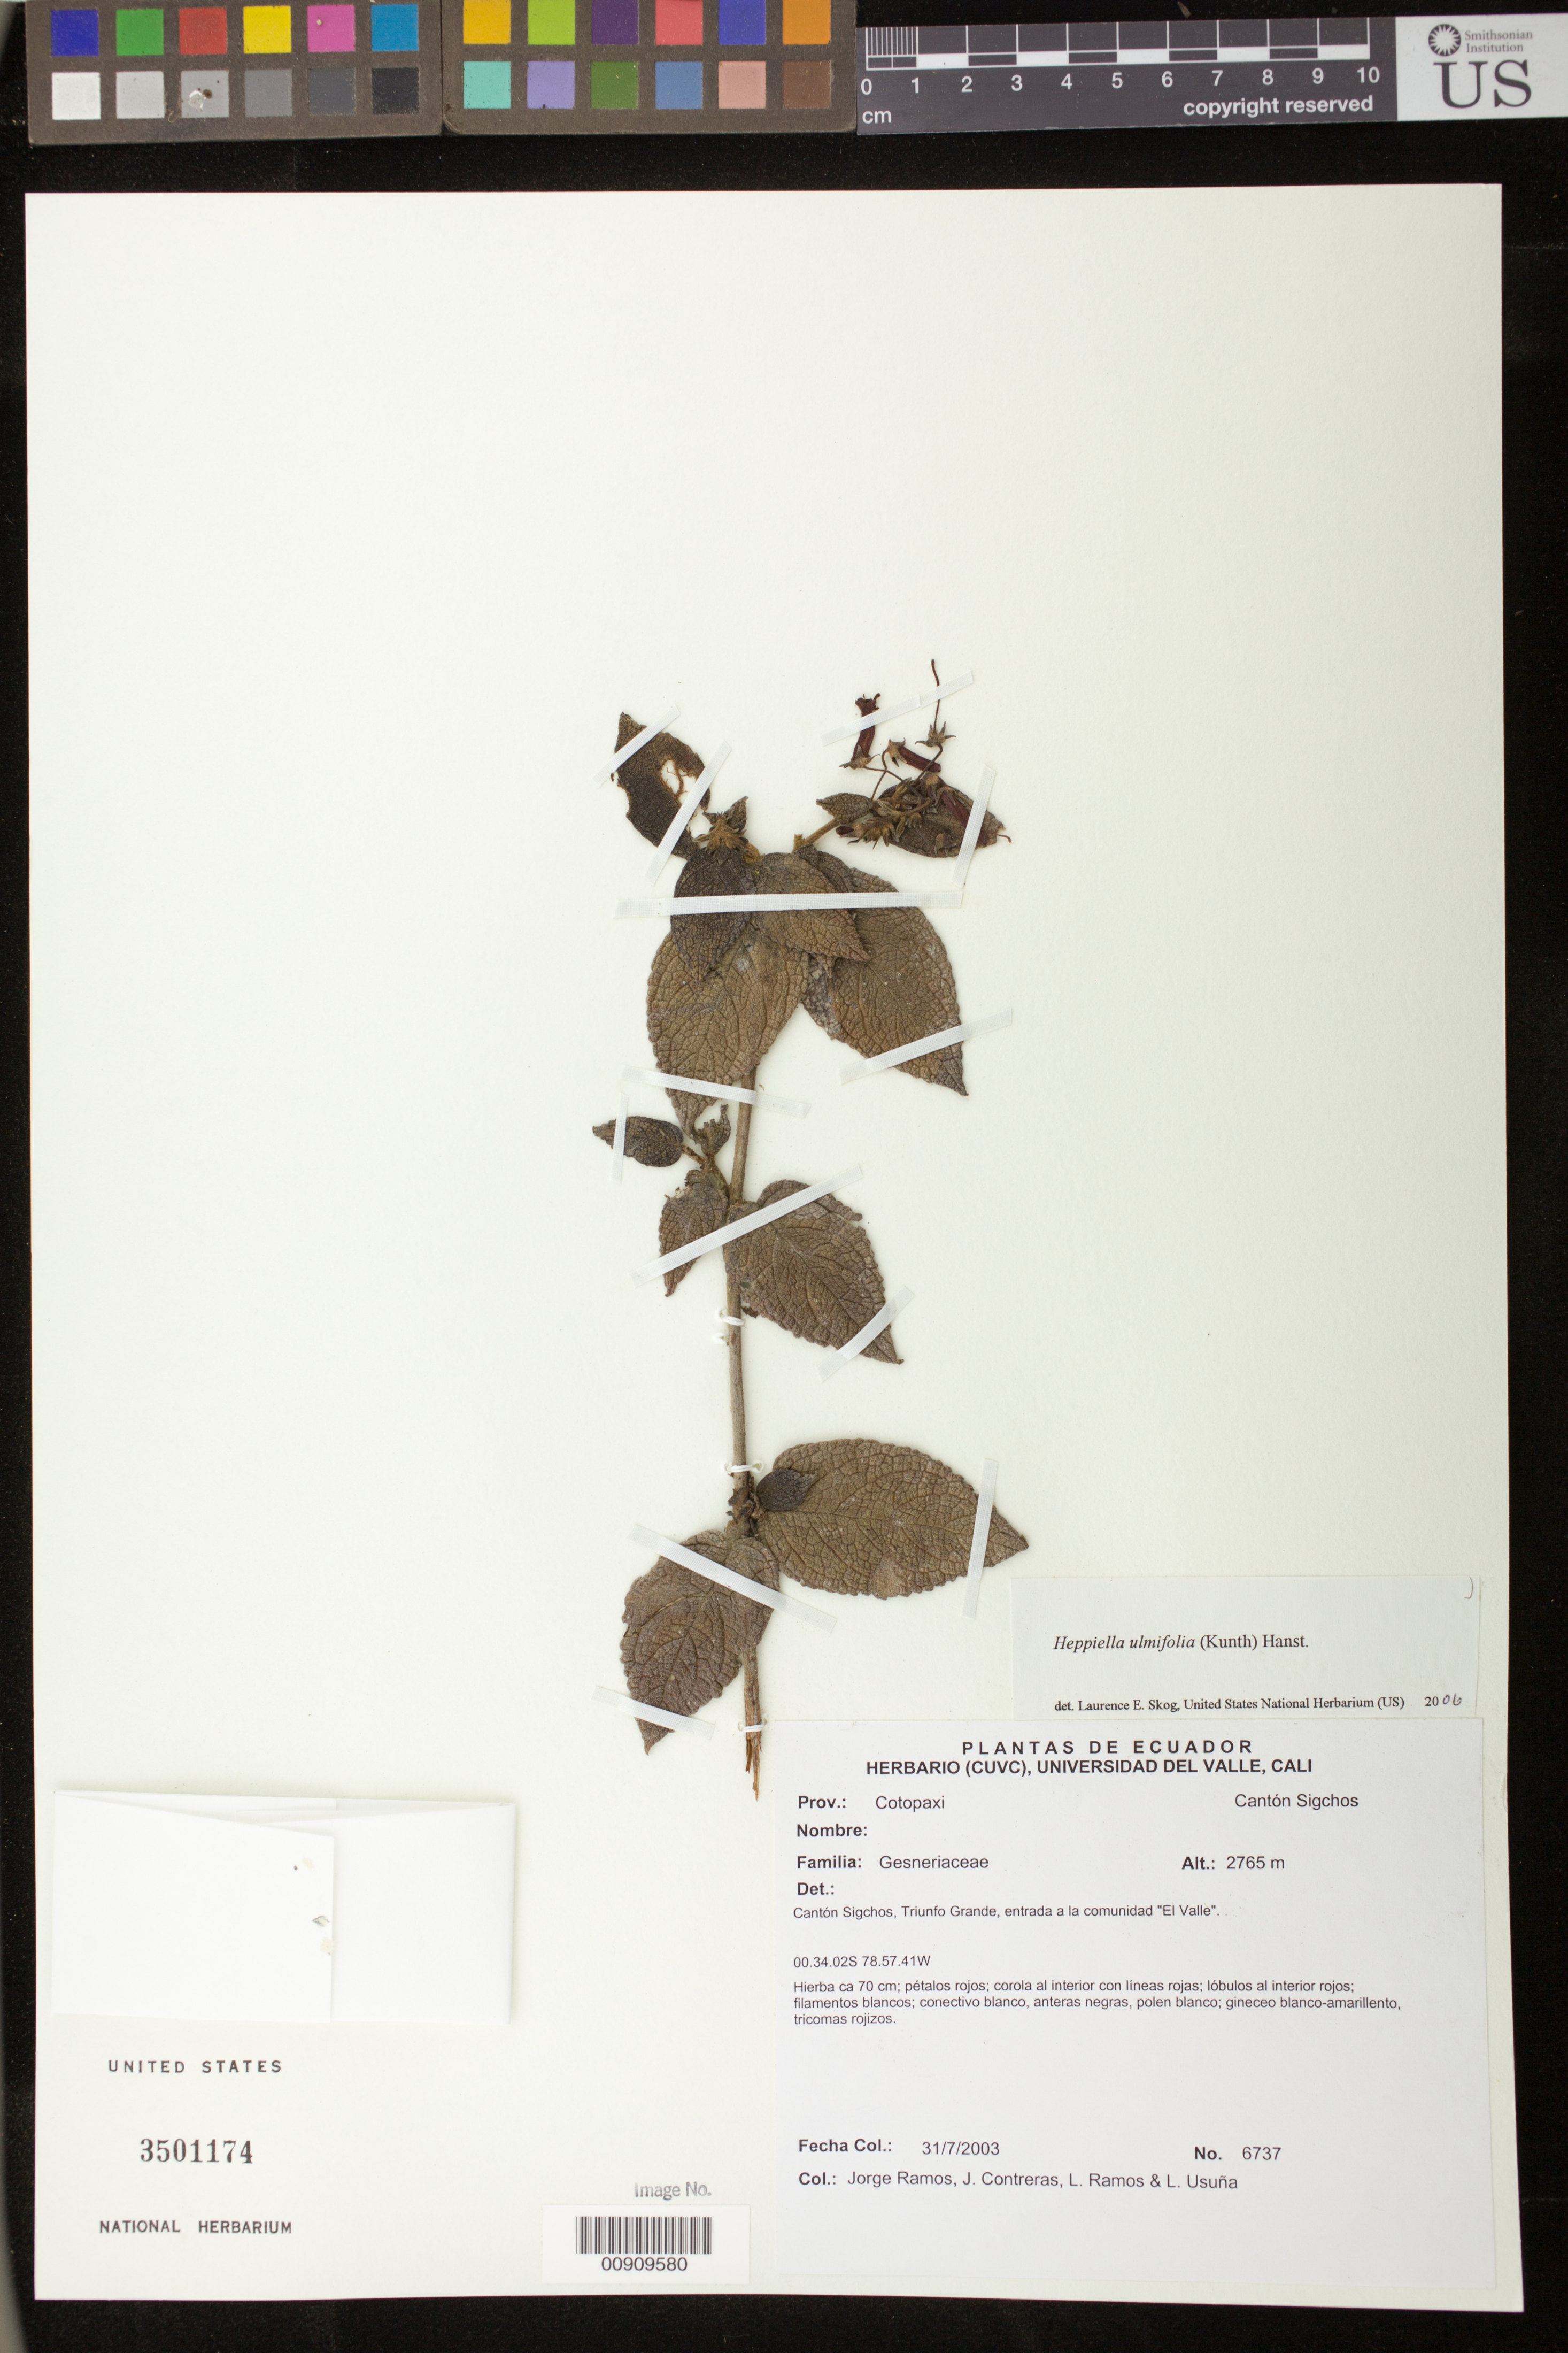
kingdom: Plantae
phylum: Tracheophyta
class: Magnoliopsida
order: Lamiales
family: Gesneriaceae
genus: Heppiella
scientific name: Heppiella ulmifolia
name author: (Kunth) Hanst.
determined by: Skog, Laurence E.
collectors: J. Ramos, J. Contreras, L. Ramos & L. Usuña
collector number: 6737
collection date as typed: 31 Jul 2003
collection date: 2003-07-31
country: Ecuador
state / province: Cotopaxi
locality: Cantón Sigchos, Triunfo Grande, entrada a la comunidad "El Valle"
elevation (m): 2765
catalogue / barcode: US 3501174